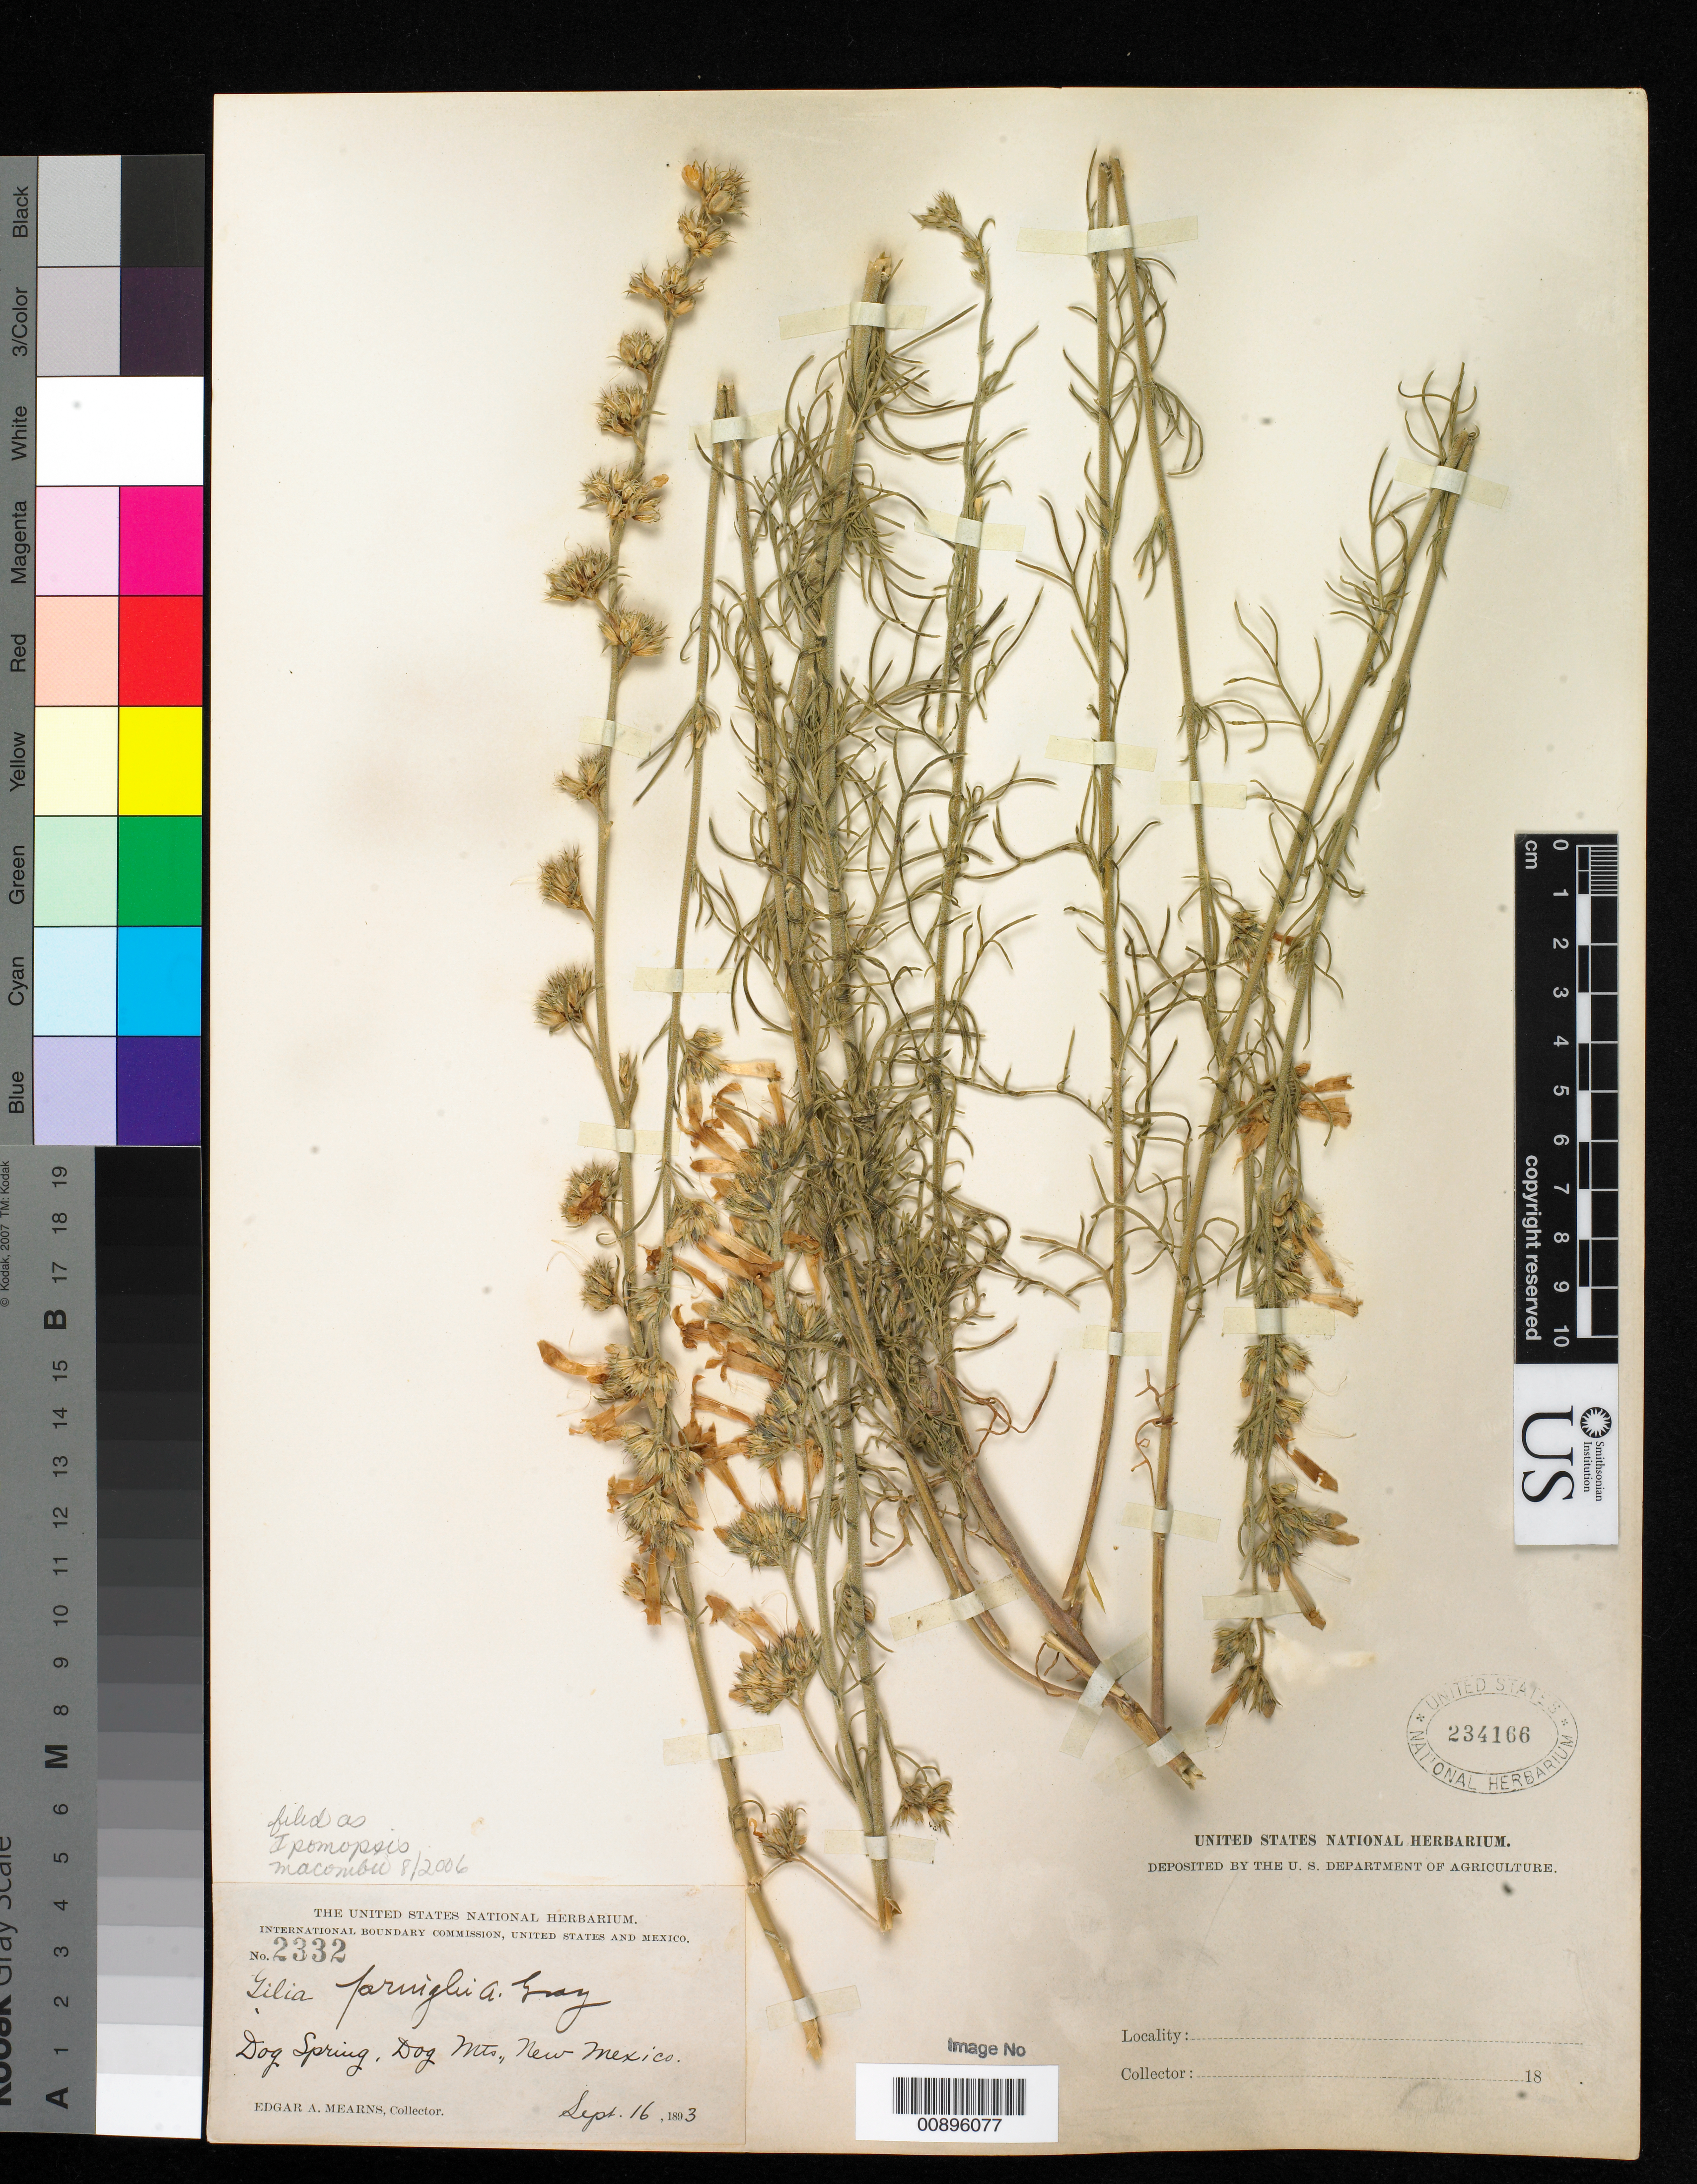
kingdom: Plantae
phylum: Tracheophyta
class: Magnoliopsida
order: Ericales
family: Polemoniaceae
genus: Ipomopsis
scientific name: Ipomopsis macombii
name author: (Torr. ex A. Gray) V.E. Grant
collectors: E. A. Mearns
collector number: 2332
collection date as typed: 16 Sep 1893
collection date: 1893-09-16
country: United States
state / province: New Mexico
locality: Dog Spring, Dog Mts., New Mexico.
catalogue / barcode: US 234166